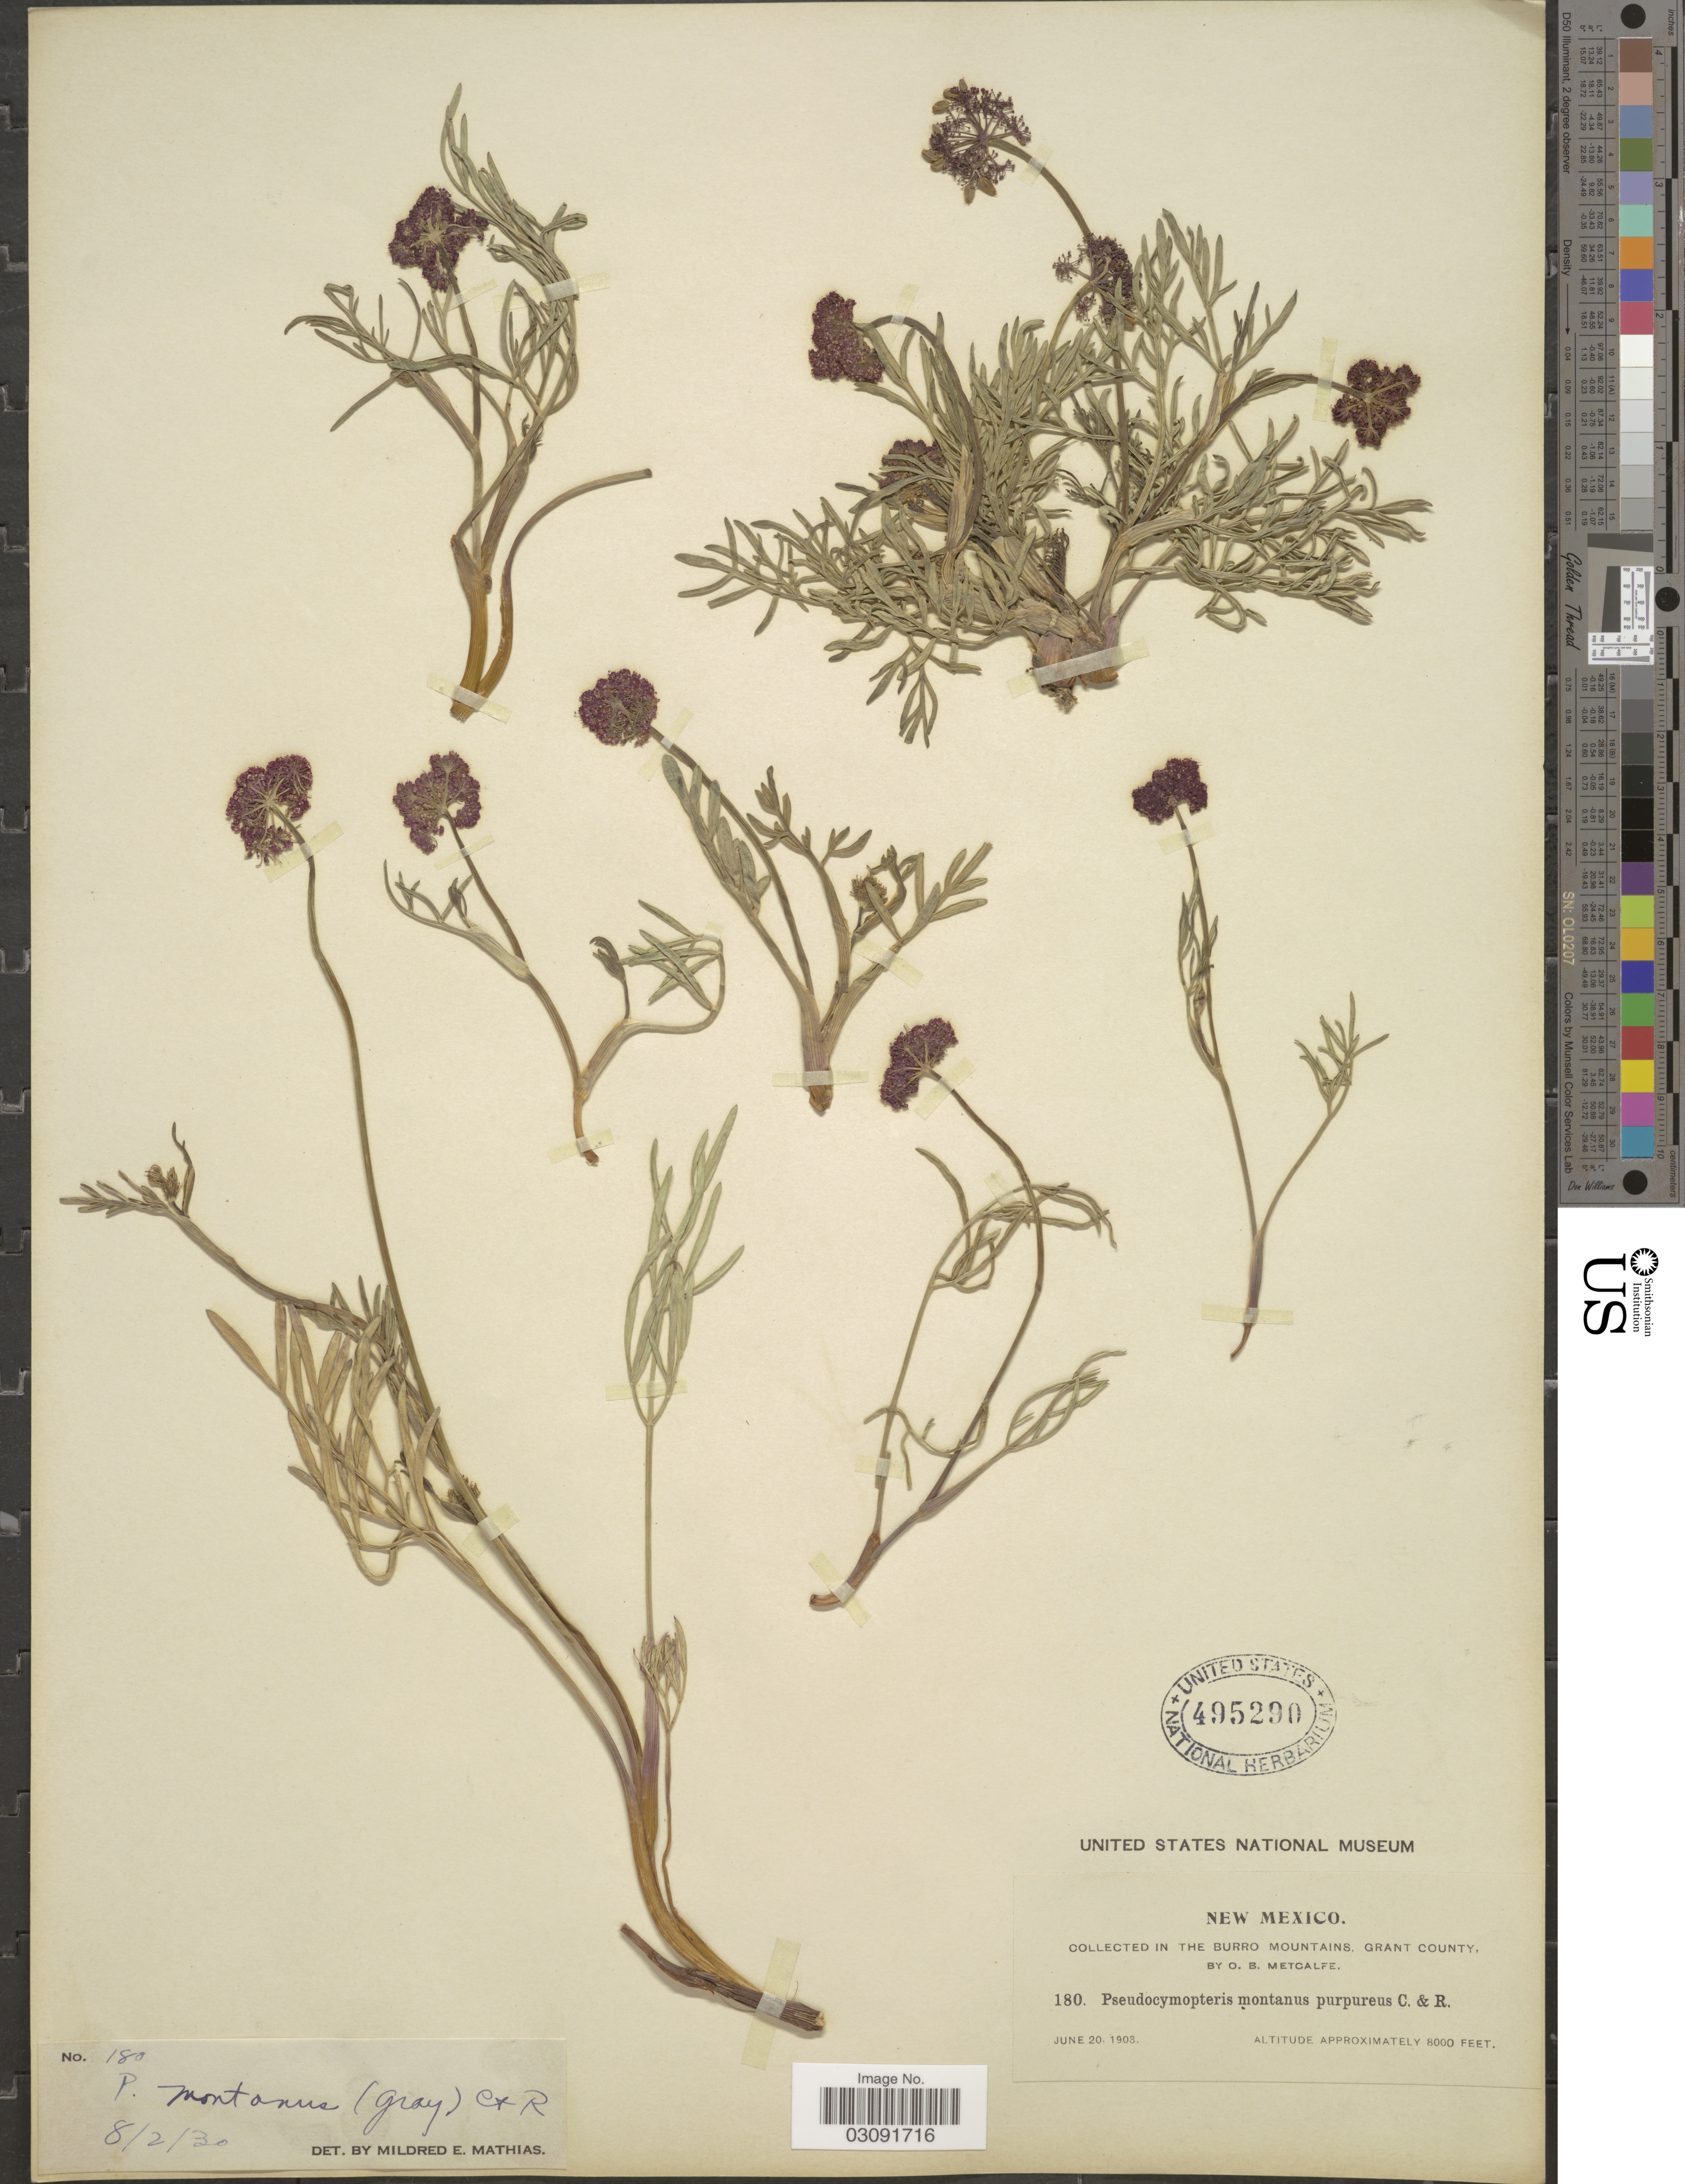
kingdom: Plantae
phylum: Tracheophyta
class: Magnoliopsida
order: Apiales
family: Apiaceae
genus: Pseudocymopterus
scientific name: Pseudocymopterus montanus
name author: (A. Gray) J.M. Coult. & Rose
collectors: O. B. Metcalfe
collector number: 180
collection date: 1903-06-20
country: United States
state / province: New Mexico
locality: In The Burro Mountains, Grant County.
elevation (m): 2438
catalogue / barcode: US 495290